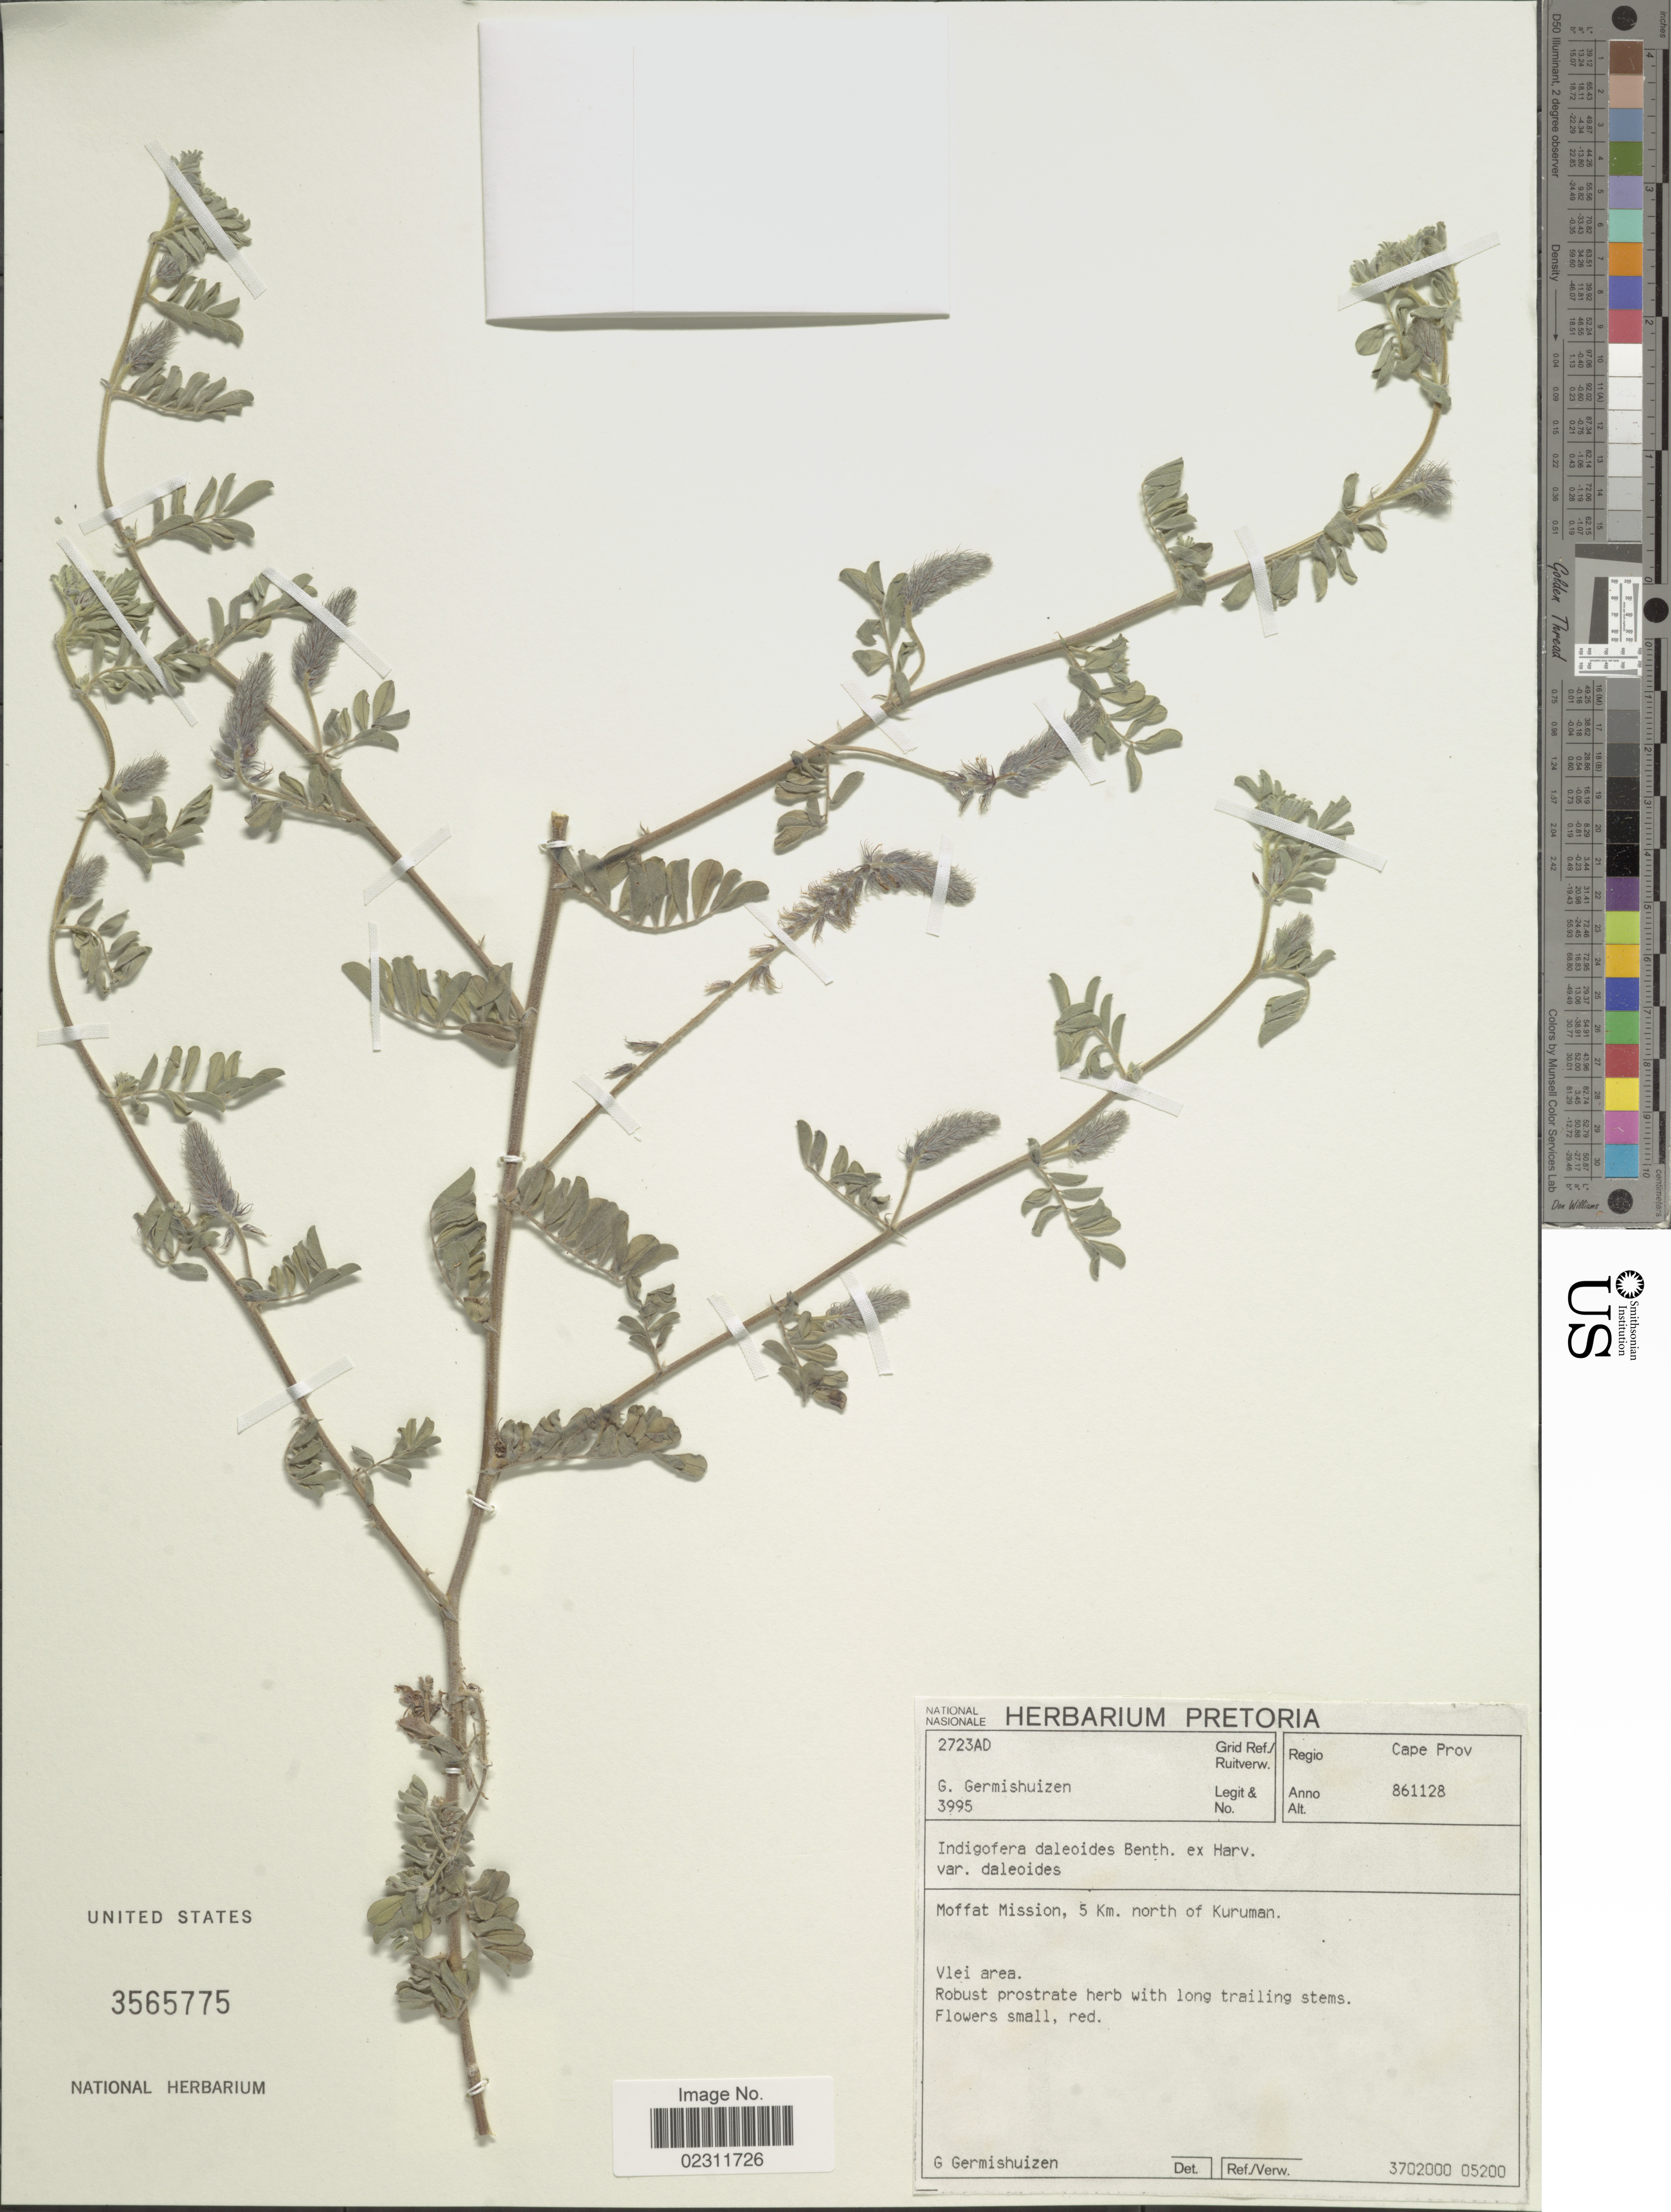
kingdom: Plantae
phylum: Tracheophyta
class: Magnoliopsida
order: Fabales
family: Fabaceae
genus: Indigofera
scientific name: Indigofera daleoides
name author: Harv.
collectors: G. Germishuizen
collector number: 3995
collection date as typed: Transcribed d/m/y: 28/11/86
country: South Africa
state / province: Northern Cape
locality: Cape Prov., Moffat Mission, 5 km north of Kuruman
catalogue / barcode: US 3565775